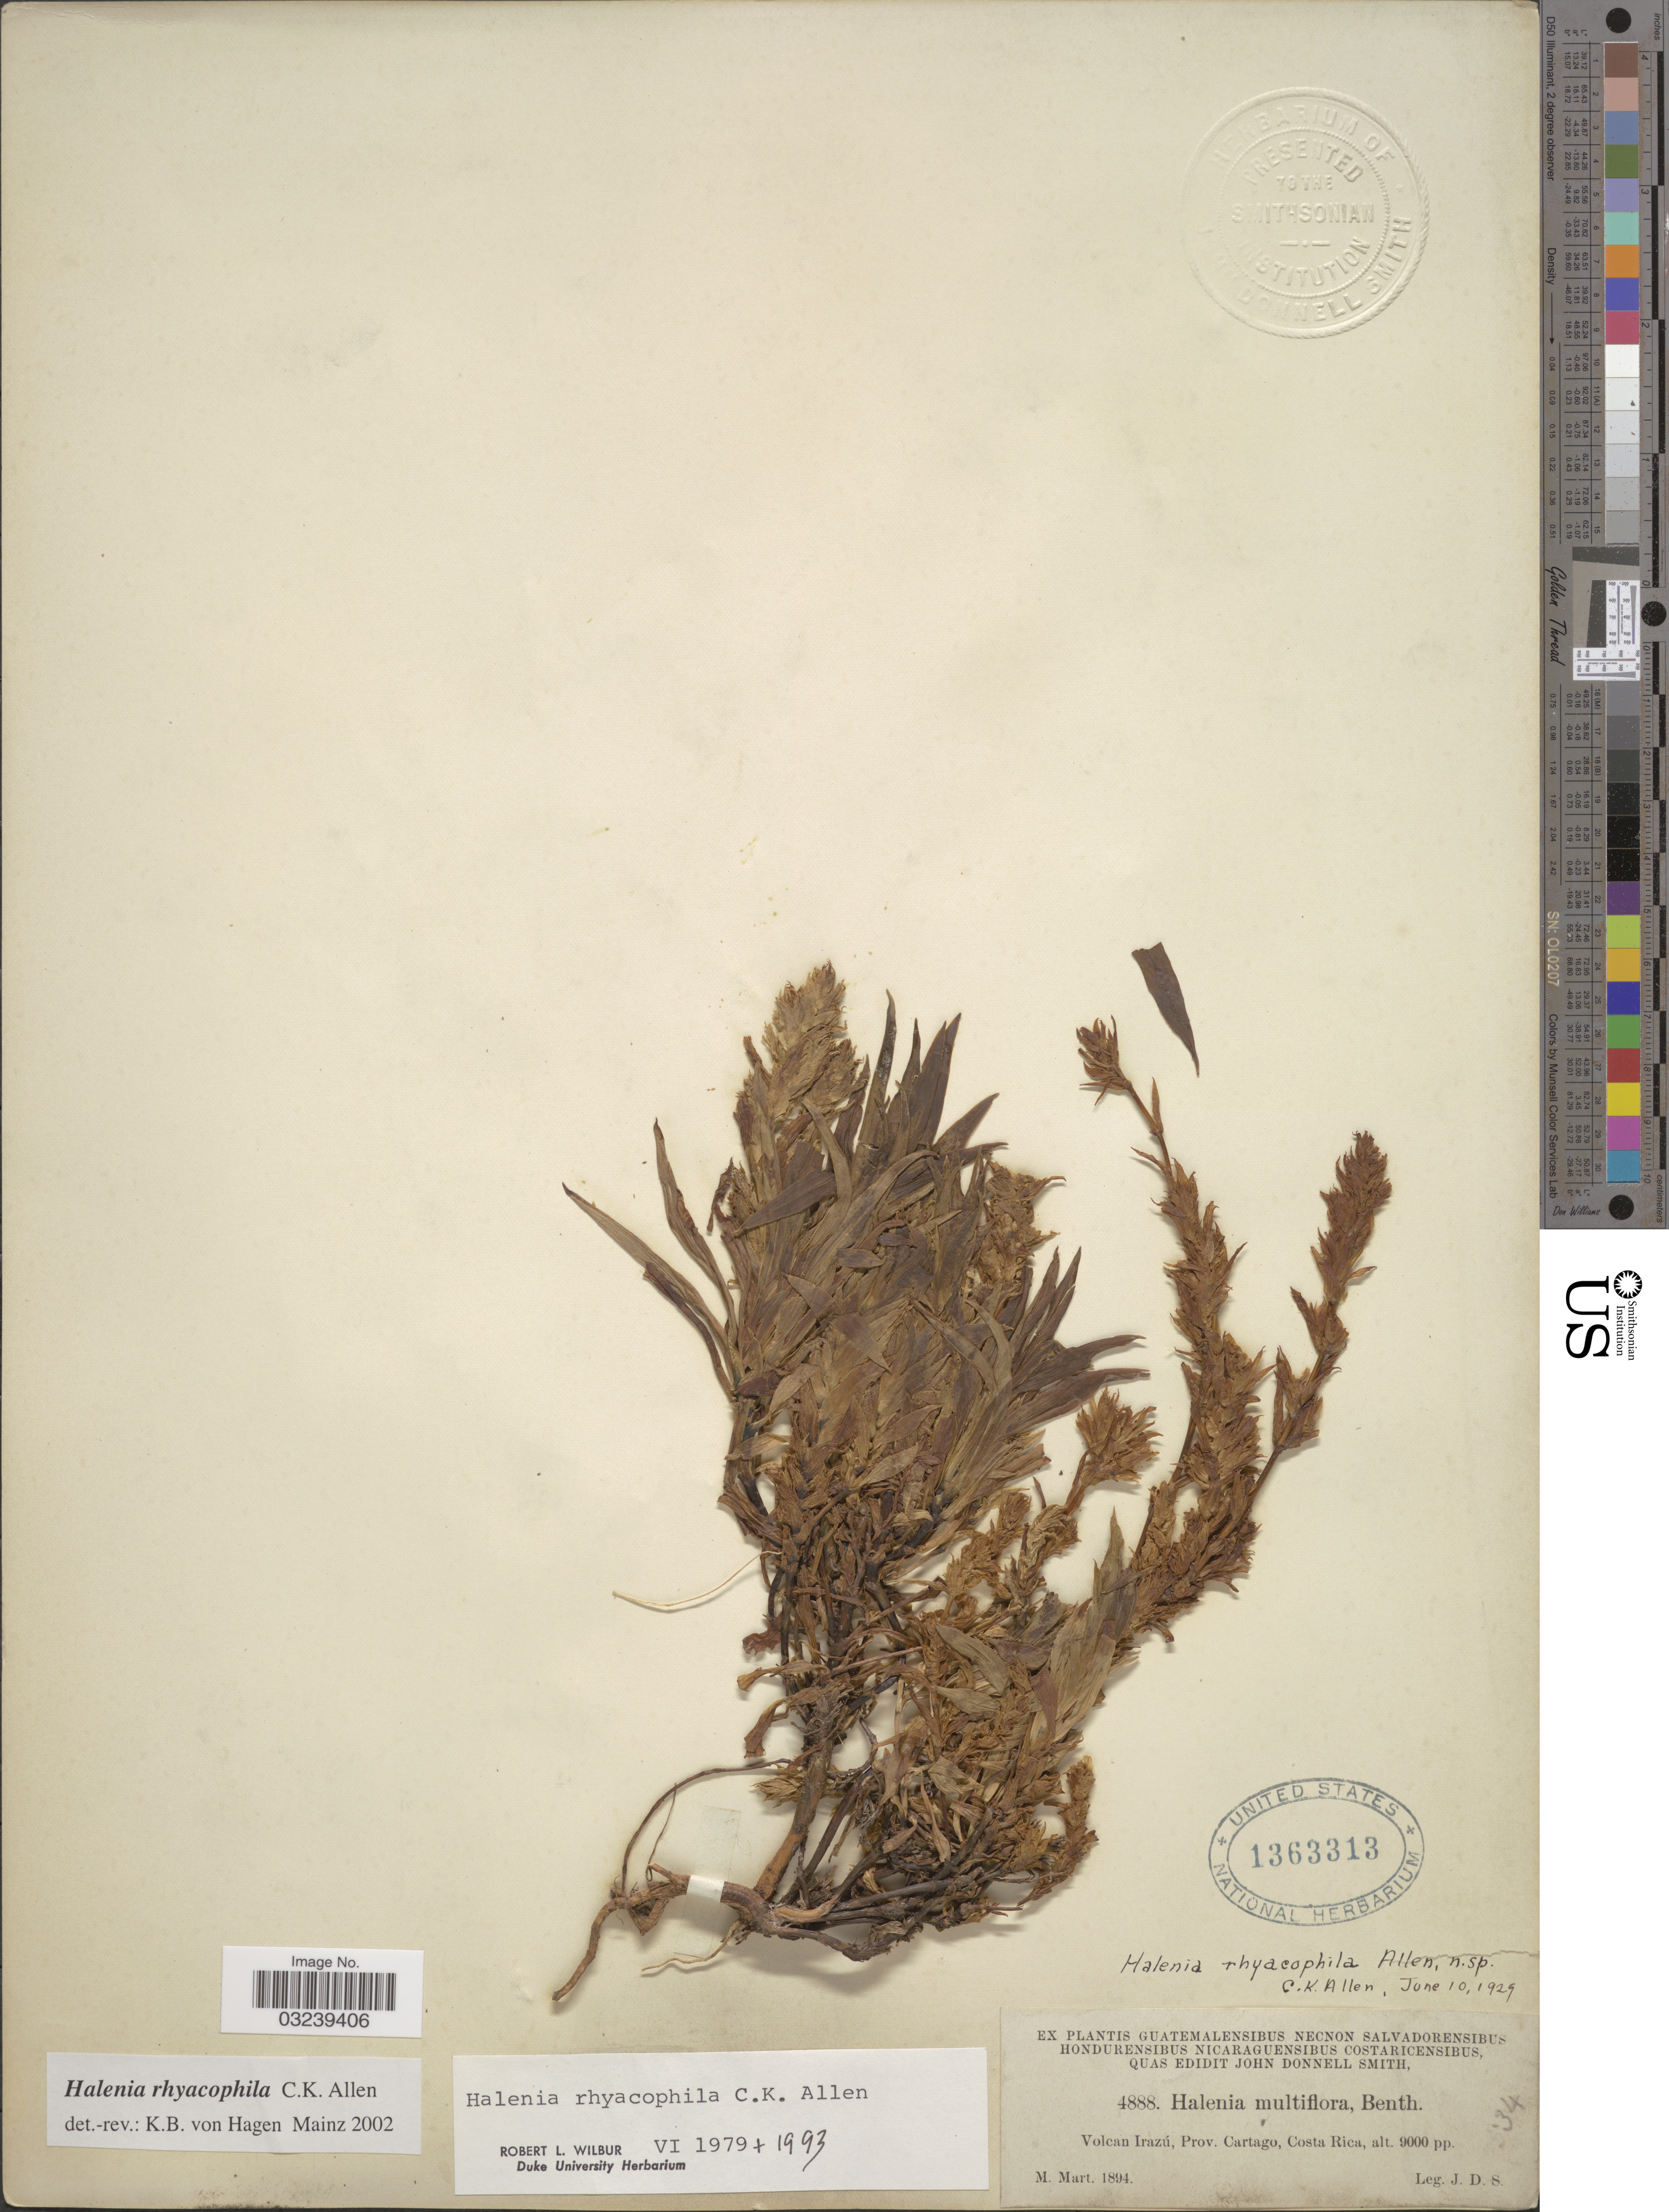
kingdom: Plantae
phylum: Tracheophyta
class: Magnoliopsida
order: Gentianales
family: Gentianaceae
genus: Halenia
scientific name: Halenia rhyacophila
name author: C.K. Allen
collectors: J. Donnell Smith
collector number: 4888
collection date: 1894-03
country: Costa Rica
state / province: Cartago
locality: Volcan Irazú.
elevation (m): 2743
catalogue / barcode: US 1363313